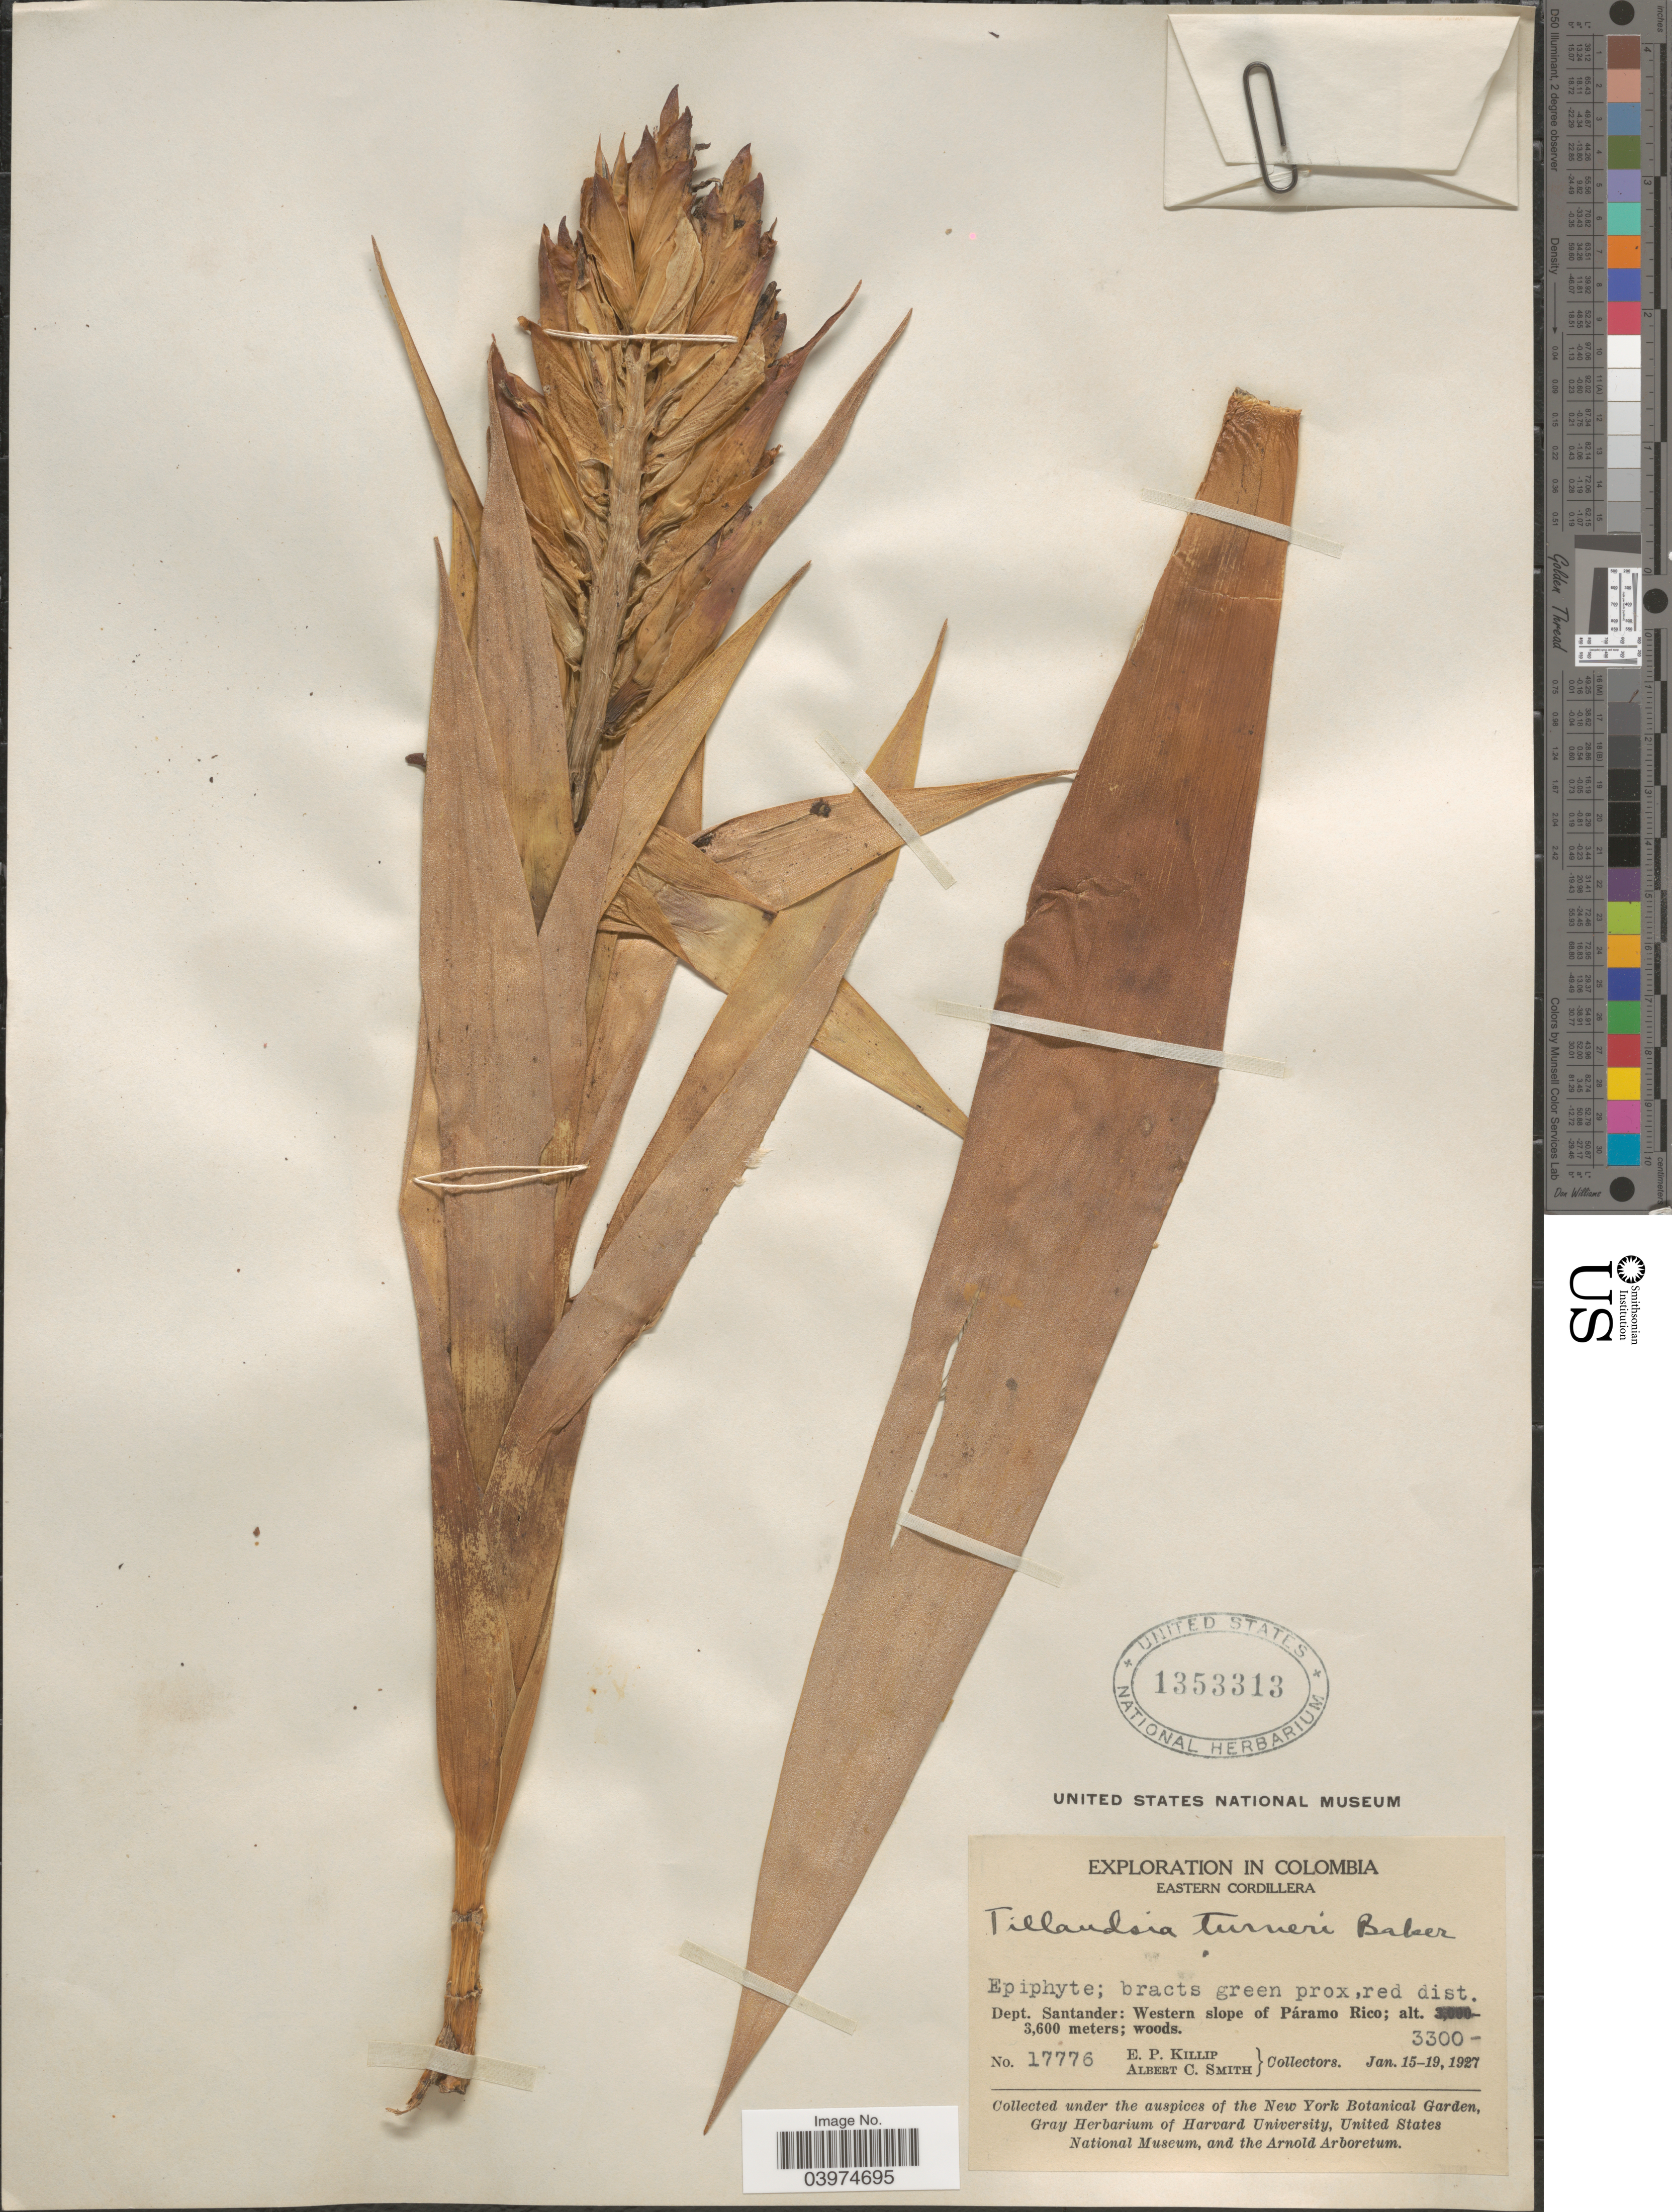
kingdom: Plantae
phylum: Tracheophyta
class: Liliopsida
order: Poales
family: Bromeliaceae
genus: Tillandsia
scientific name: Tillandsia turneri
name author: Baker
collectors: E. P. Killip & A. C. Smith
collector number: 17776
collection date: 1927-01-15/1927-01-19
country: Colombia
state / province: Santander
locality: Exploration in Colombia. Eastern Cordillera. Dept. Santander: Western slope of Páramo Rico.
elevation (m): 3300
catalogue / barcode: US 1353313